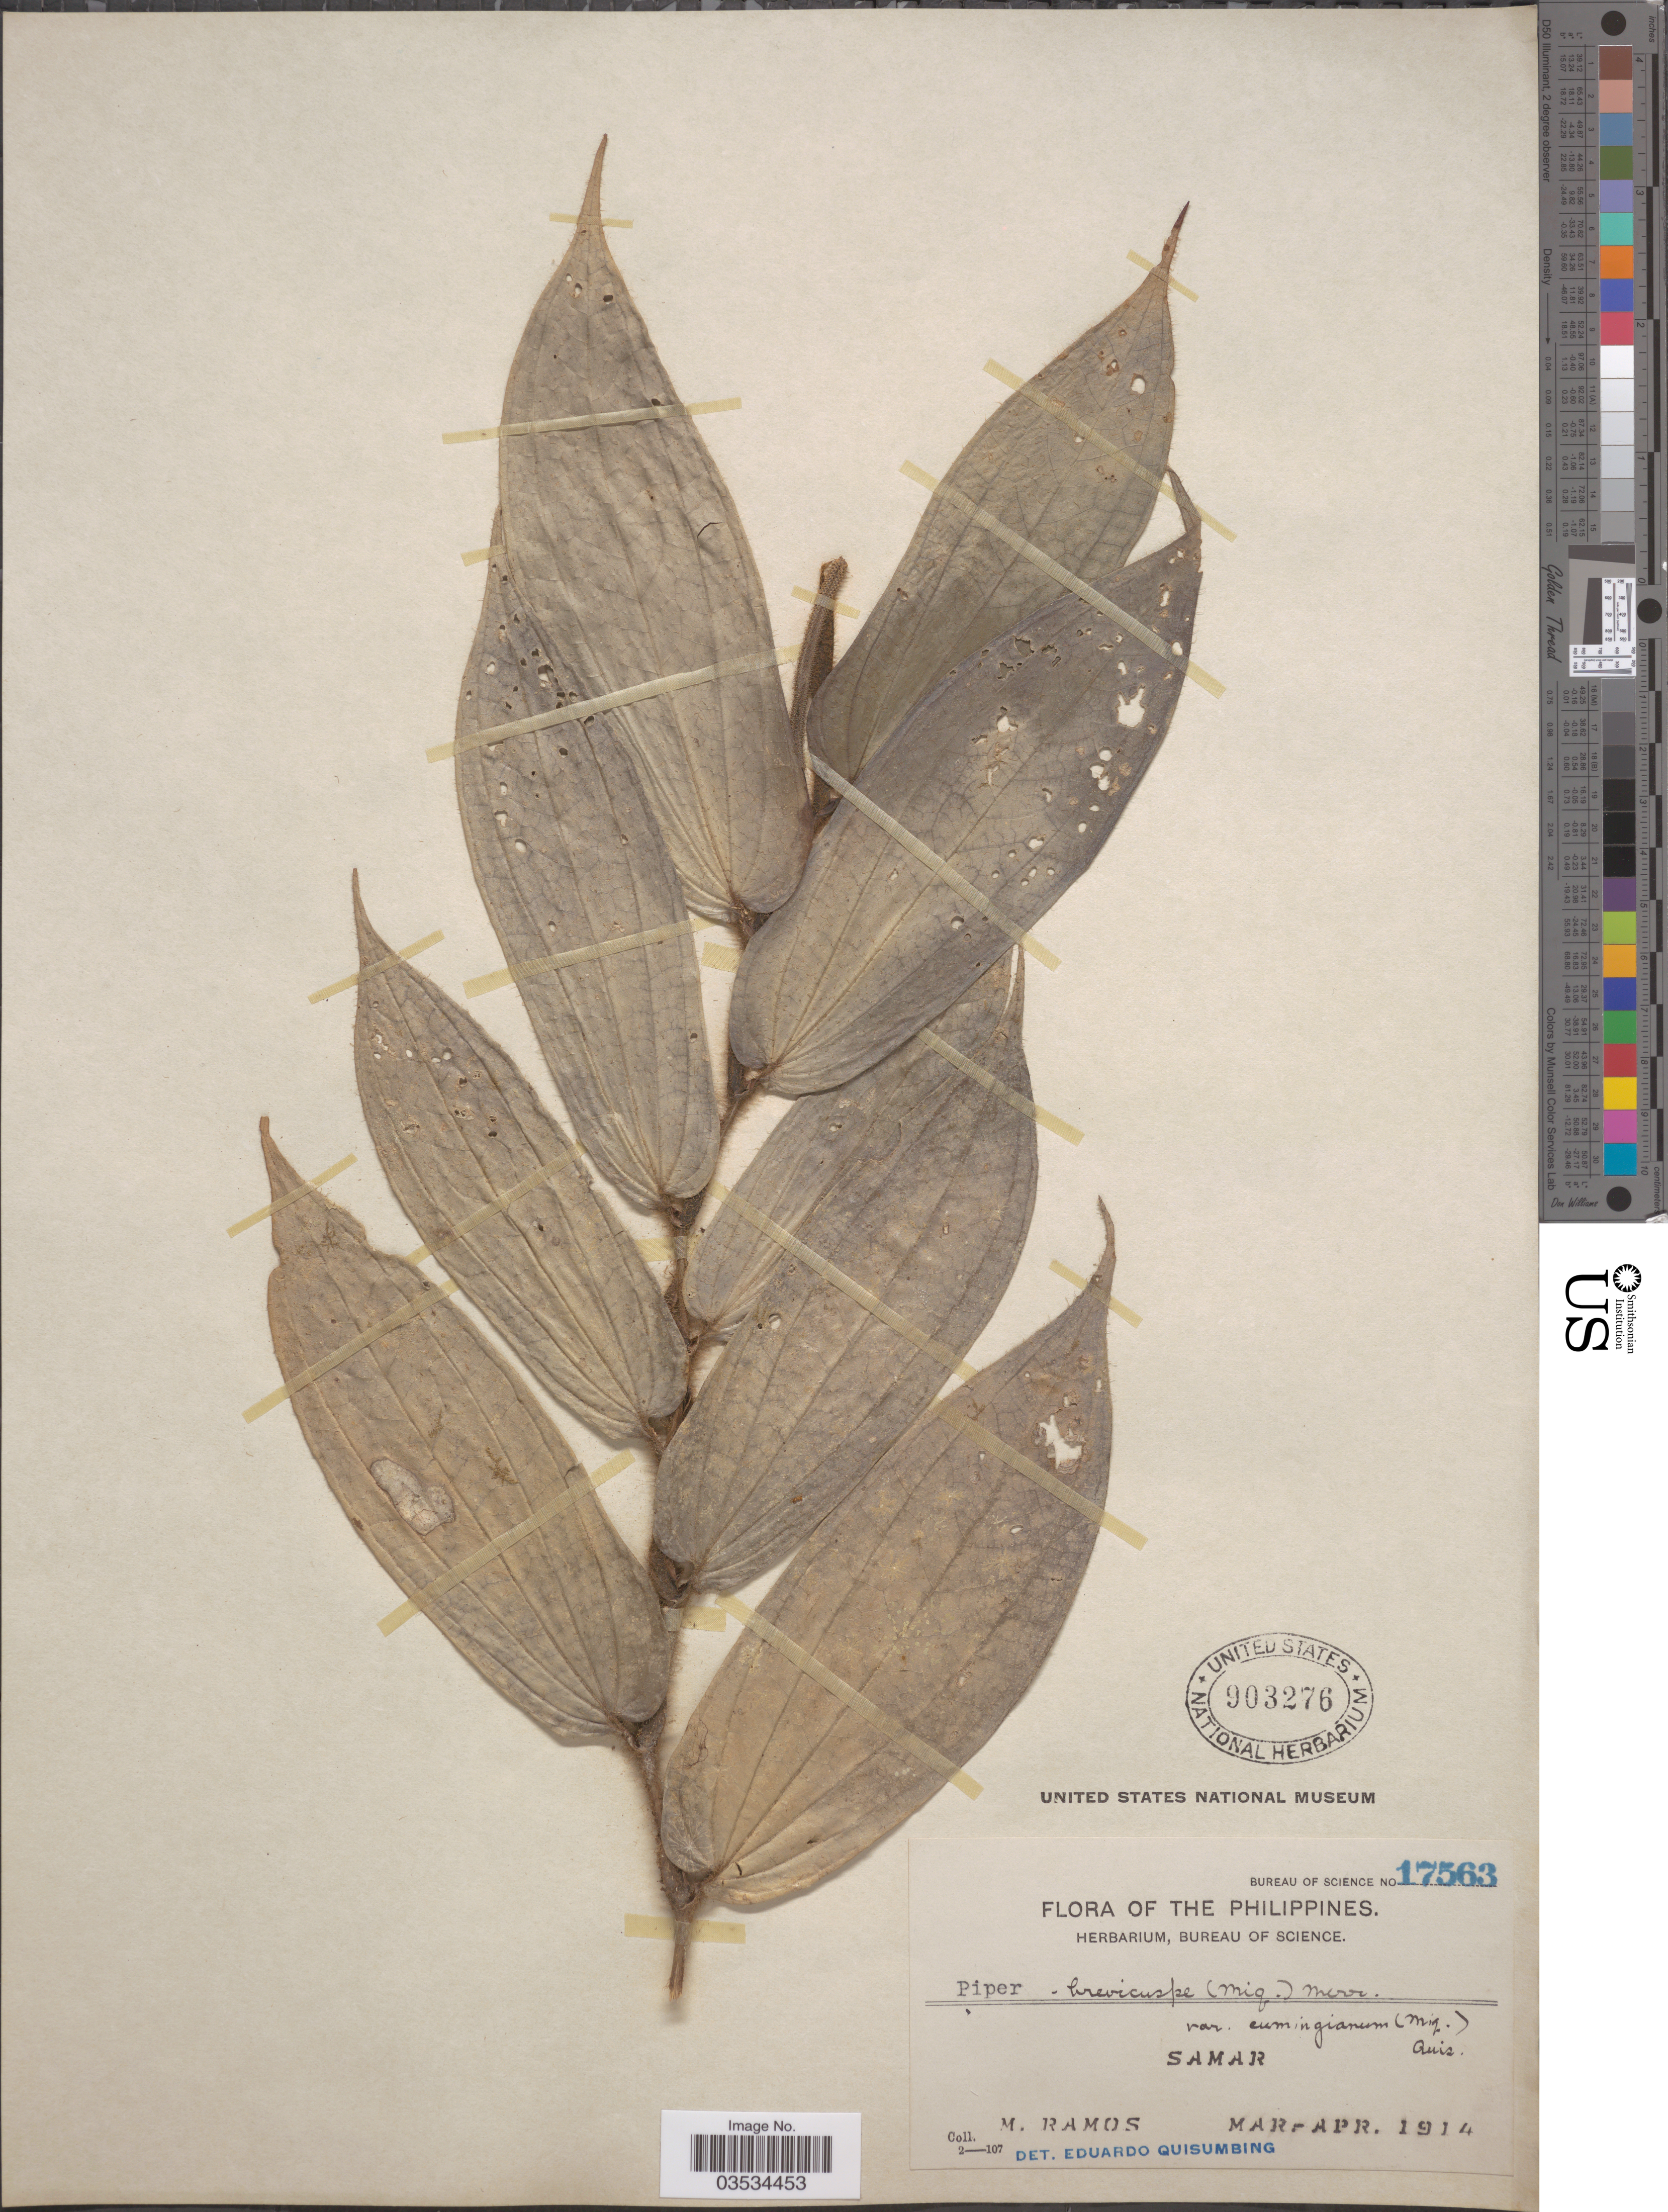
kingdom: Plantae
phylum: Tracheophyta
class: Magnoliopsida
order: Piperales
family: Piperaceae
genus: Piper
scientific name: Piper brevicuspe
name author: Merr.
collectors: M. Ramos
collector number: Bureau of Science 17563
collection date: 1914-03/1914-04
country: Philippines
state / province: Eastern Visayas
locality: Samar.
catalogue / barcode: US 903276